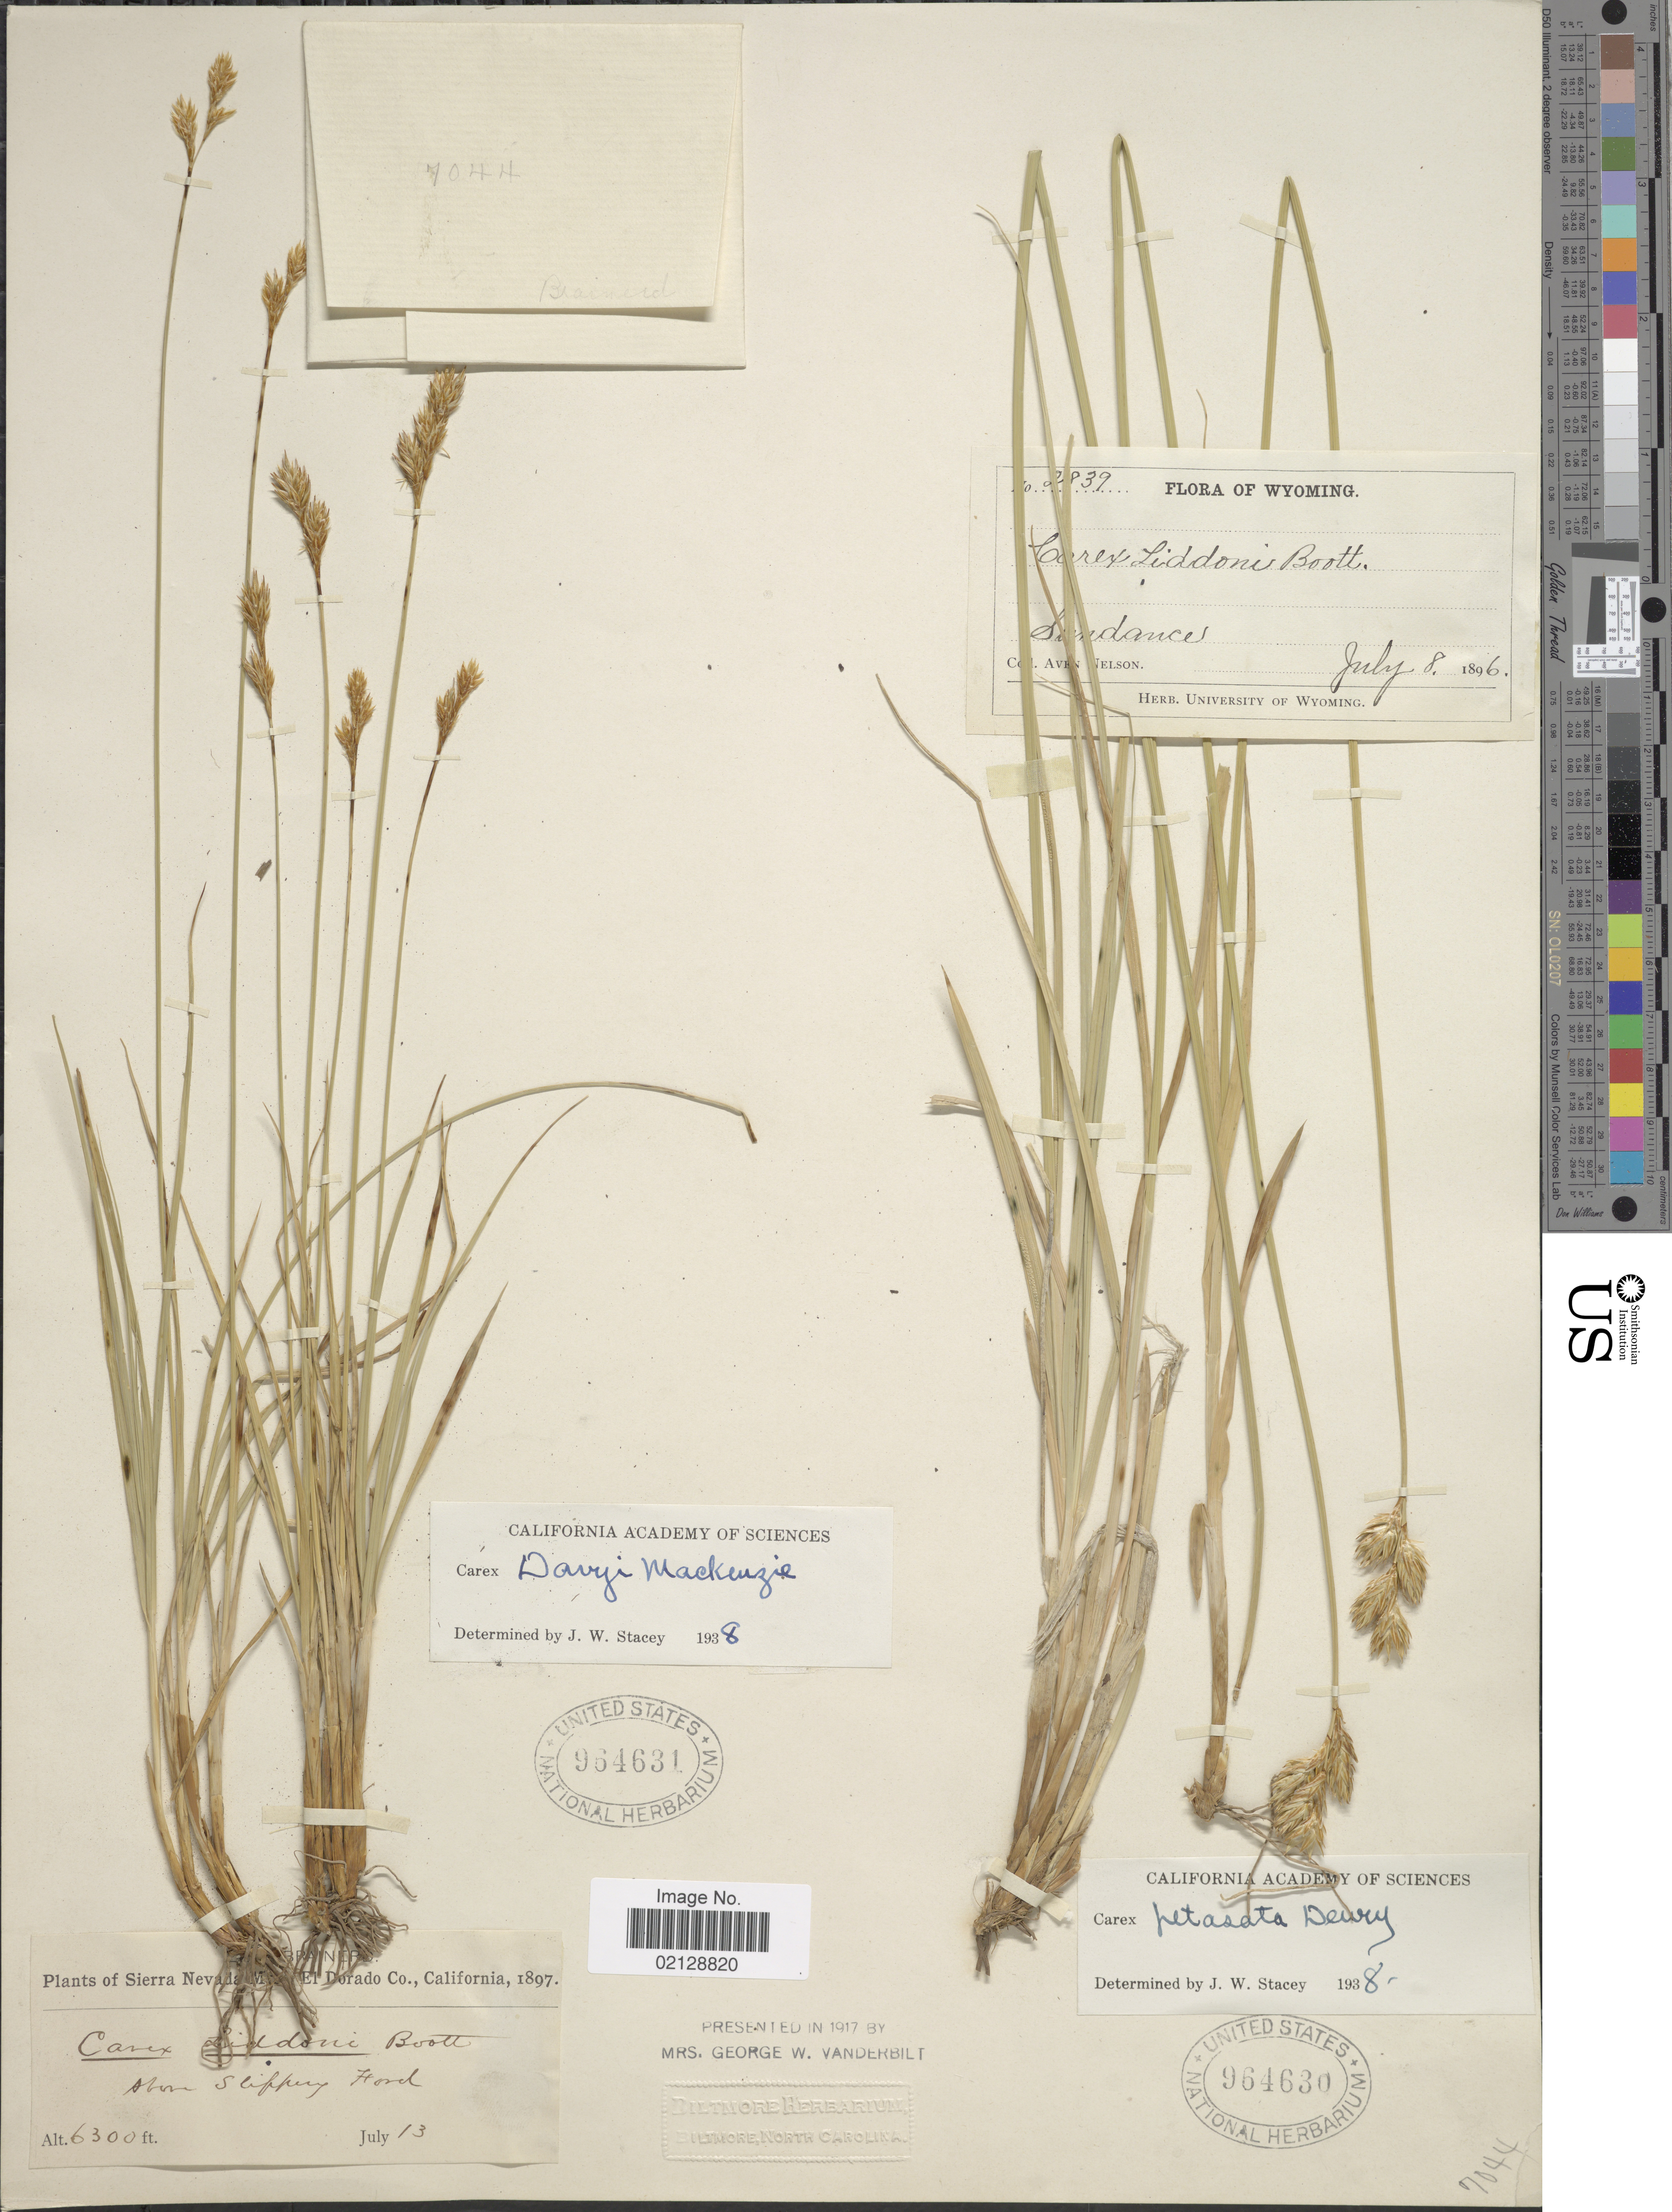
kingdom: Plantae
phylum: Tracheophyta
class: Liliopsida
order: Poales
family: Cyperaceae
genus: Carex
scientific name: Carex petasata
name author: Dewey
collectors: E. Brainerd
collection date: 1897-07-13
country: United States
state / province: California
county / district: El Dorado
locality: Sierra Nevada Mts. El Dorado Co., California, above Slippery Ford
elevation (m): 1920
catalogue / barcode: US 964631